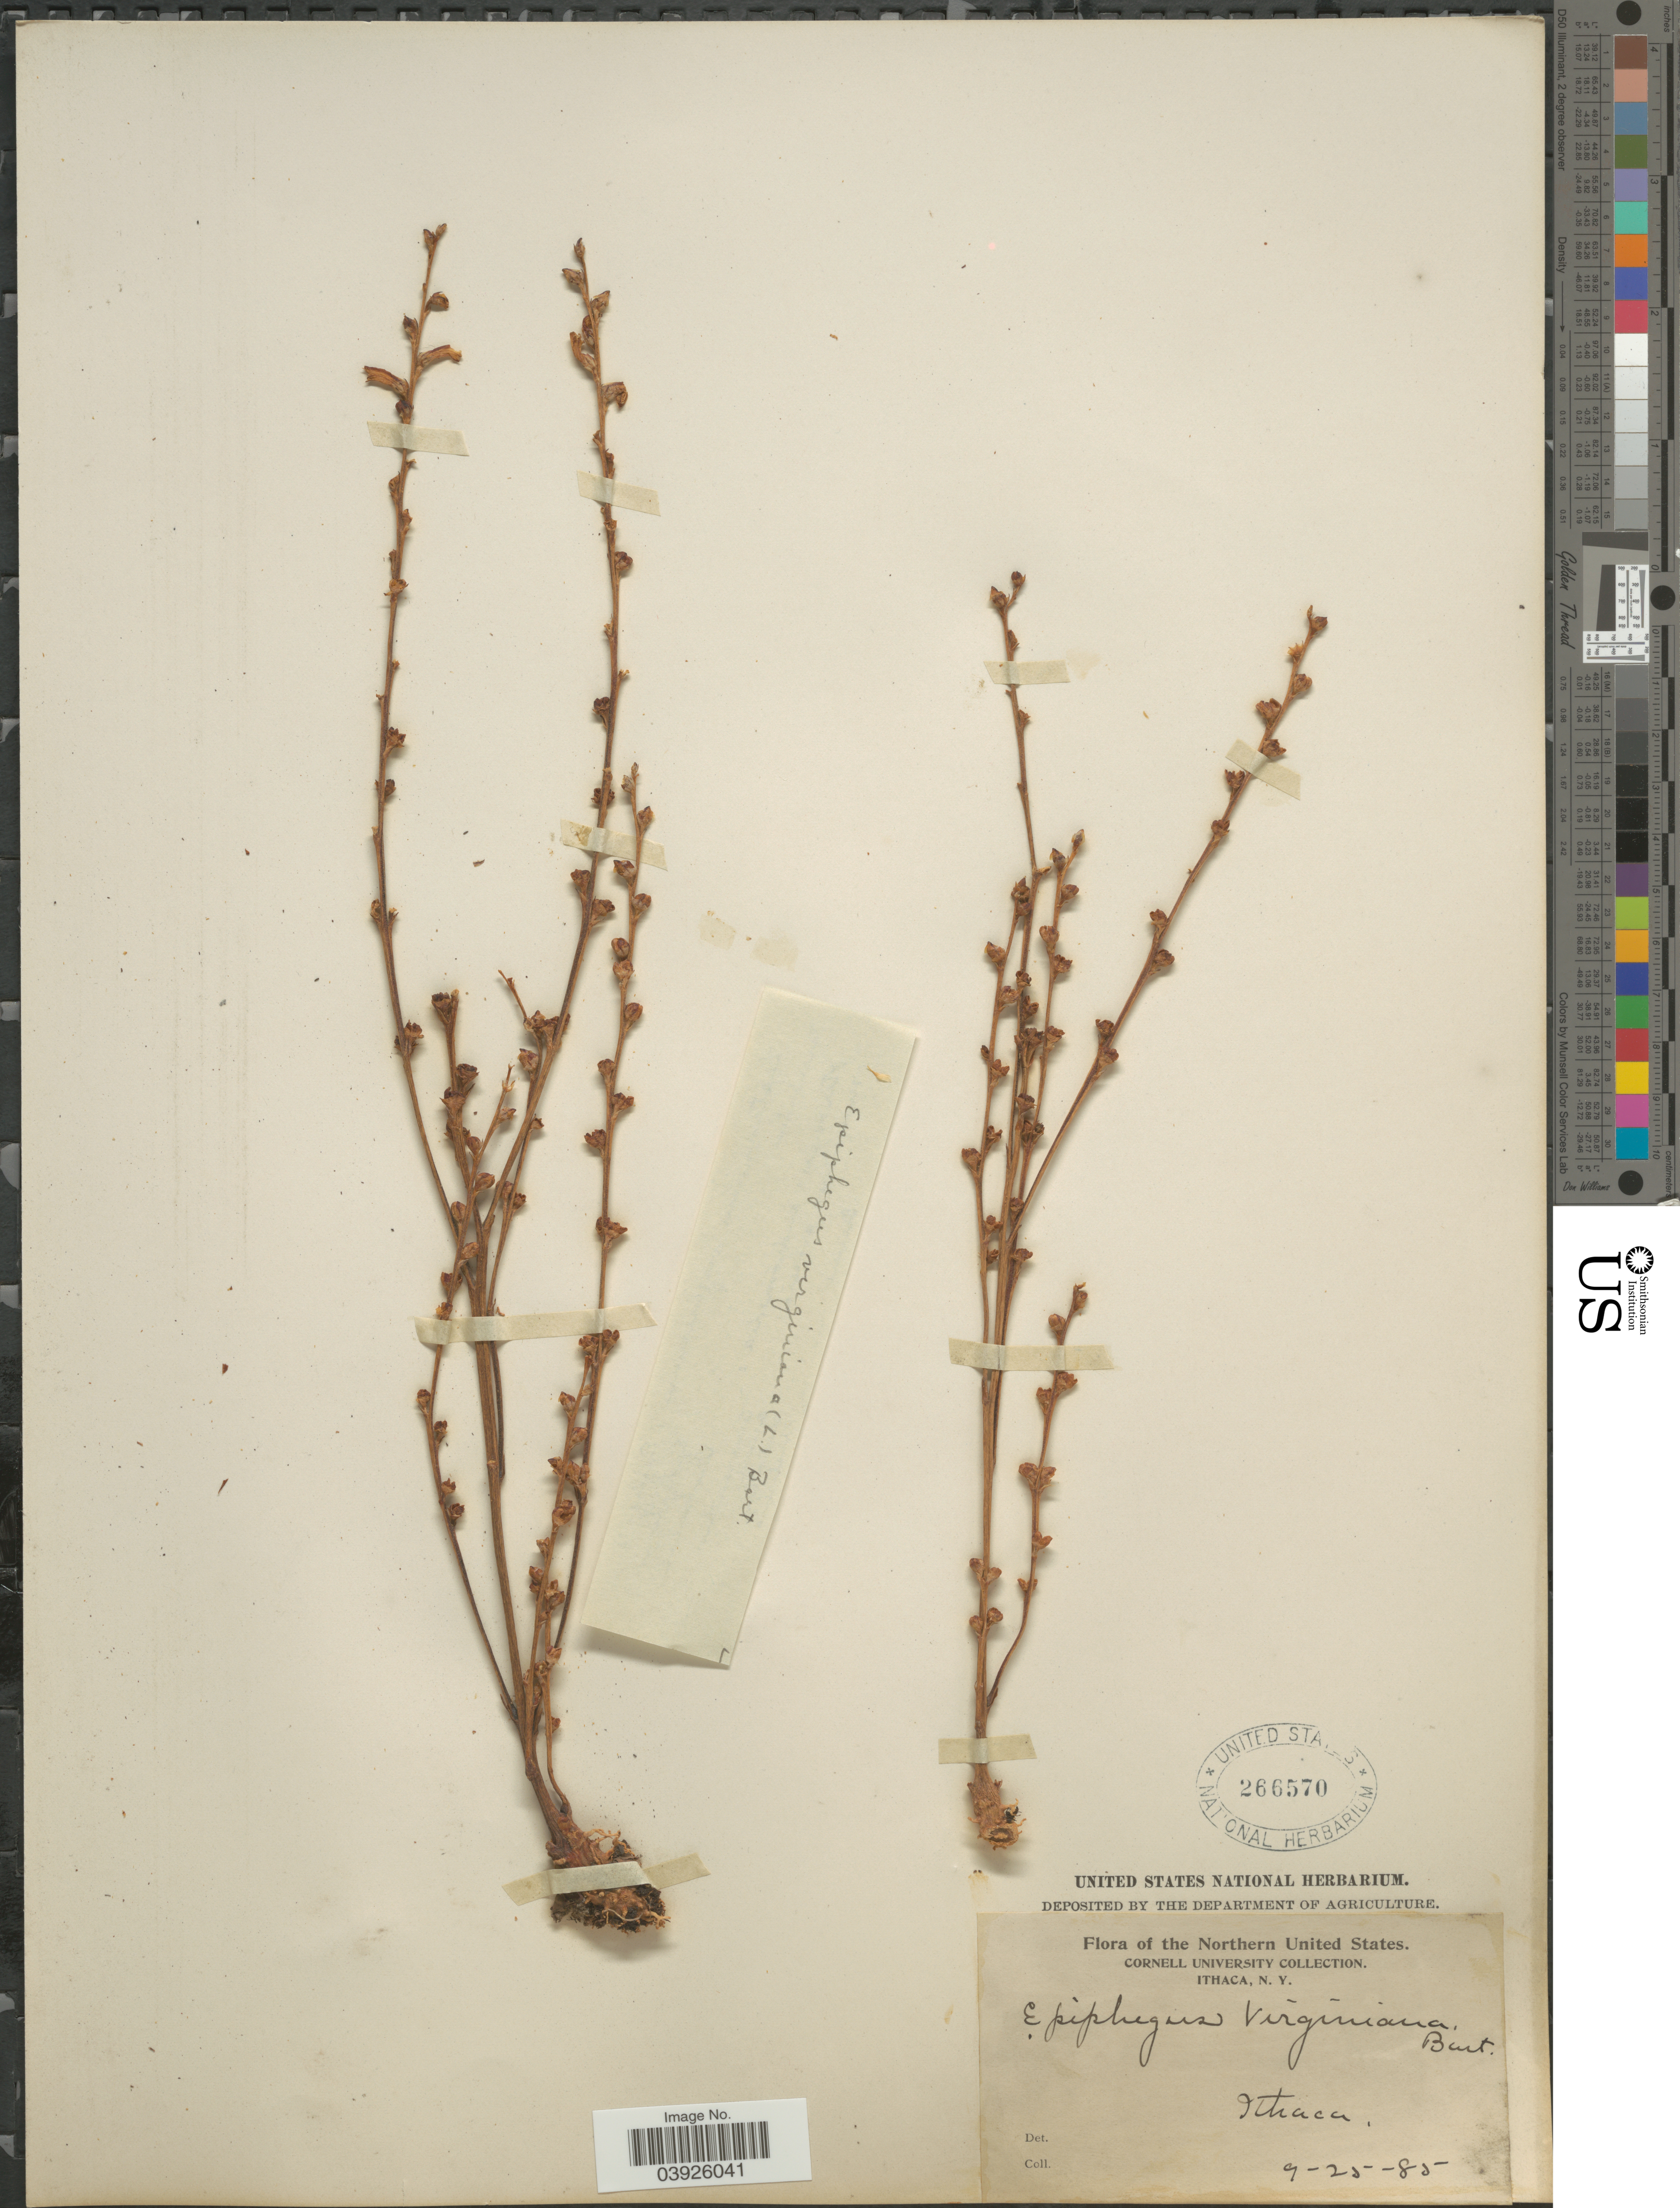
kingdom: Plantae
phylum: Tracheophyta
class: Magnoliopsida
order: Lamiales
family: Orobanchaceae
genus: Epifagus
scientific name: Epifagus virginiana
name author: (L.) W.P.C. Barton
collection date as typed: Transcribed d/m/y: 25/9/85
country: United States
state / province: New York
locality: Northern United States. Ithaca.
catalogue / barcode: US 266570